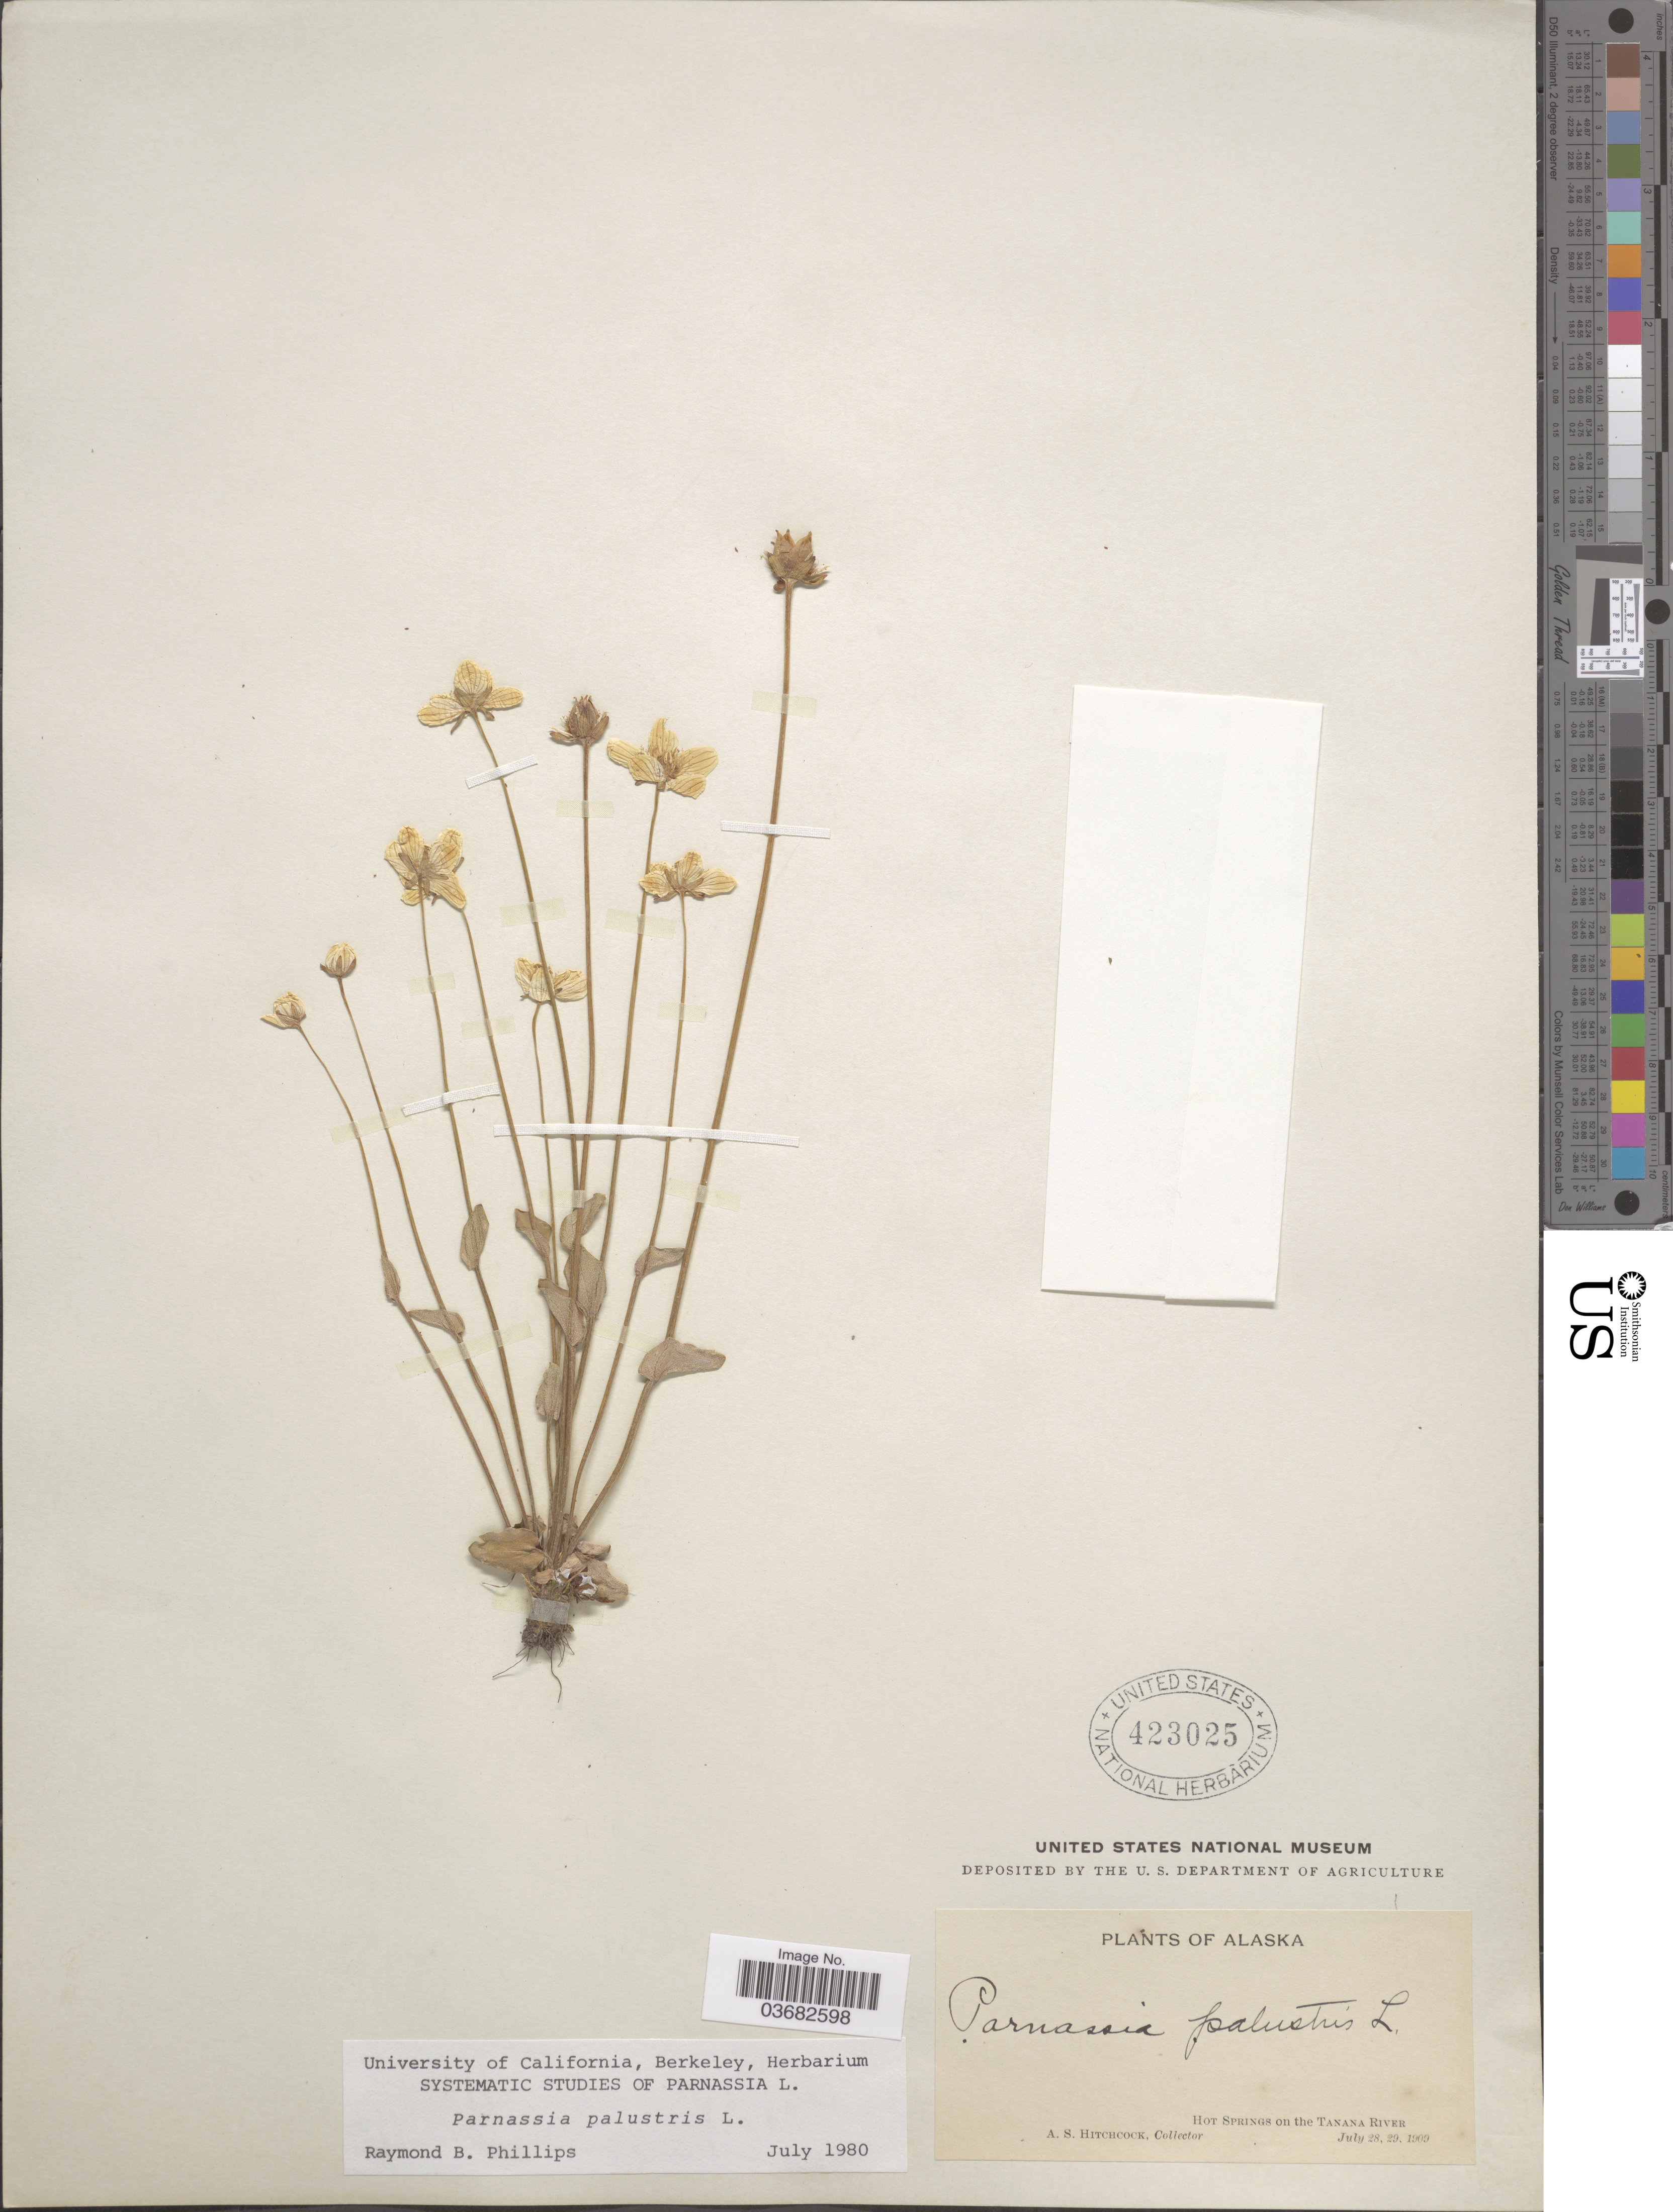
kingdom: Plantae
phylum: Tracheophyta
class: Magnoliopsida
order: Celastrales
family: Parnassiaceae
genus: Parnassia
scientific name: Parnassia palustris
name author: L.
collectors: A. S. Hitchcock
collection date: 1909-07-28/1909-07-29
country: United States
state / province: Alaska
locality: Hot Springs on the Tanana River.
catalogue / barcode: US 423025